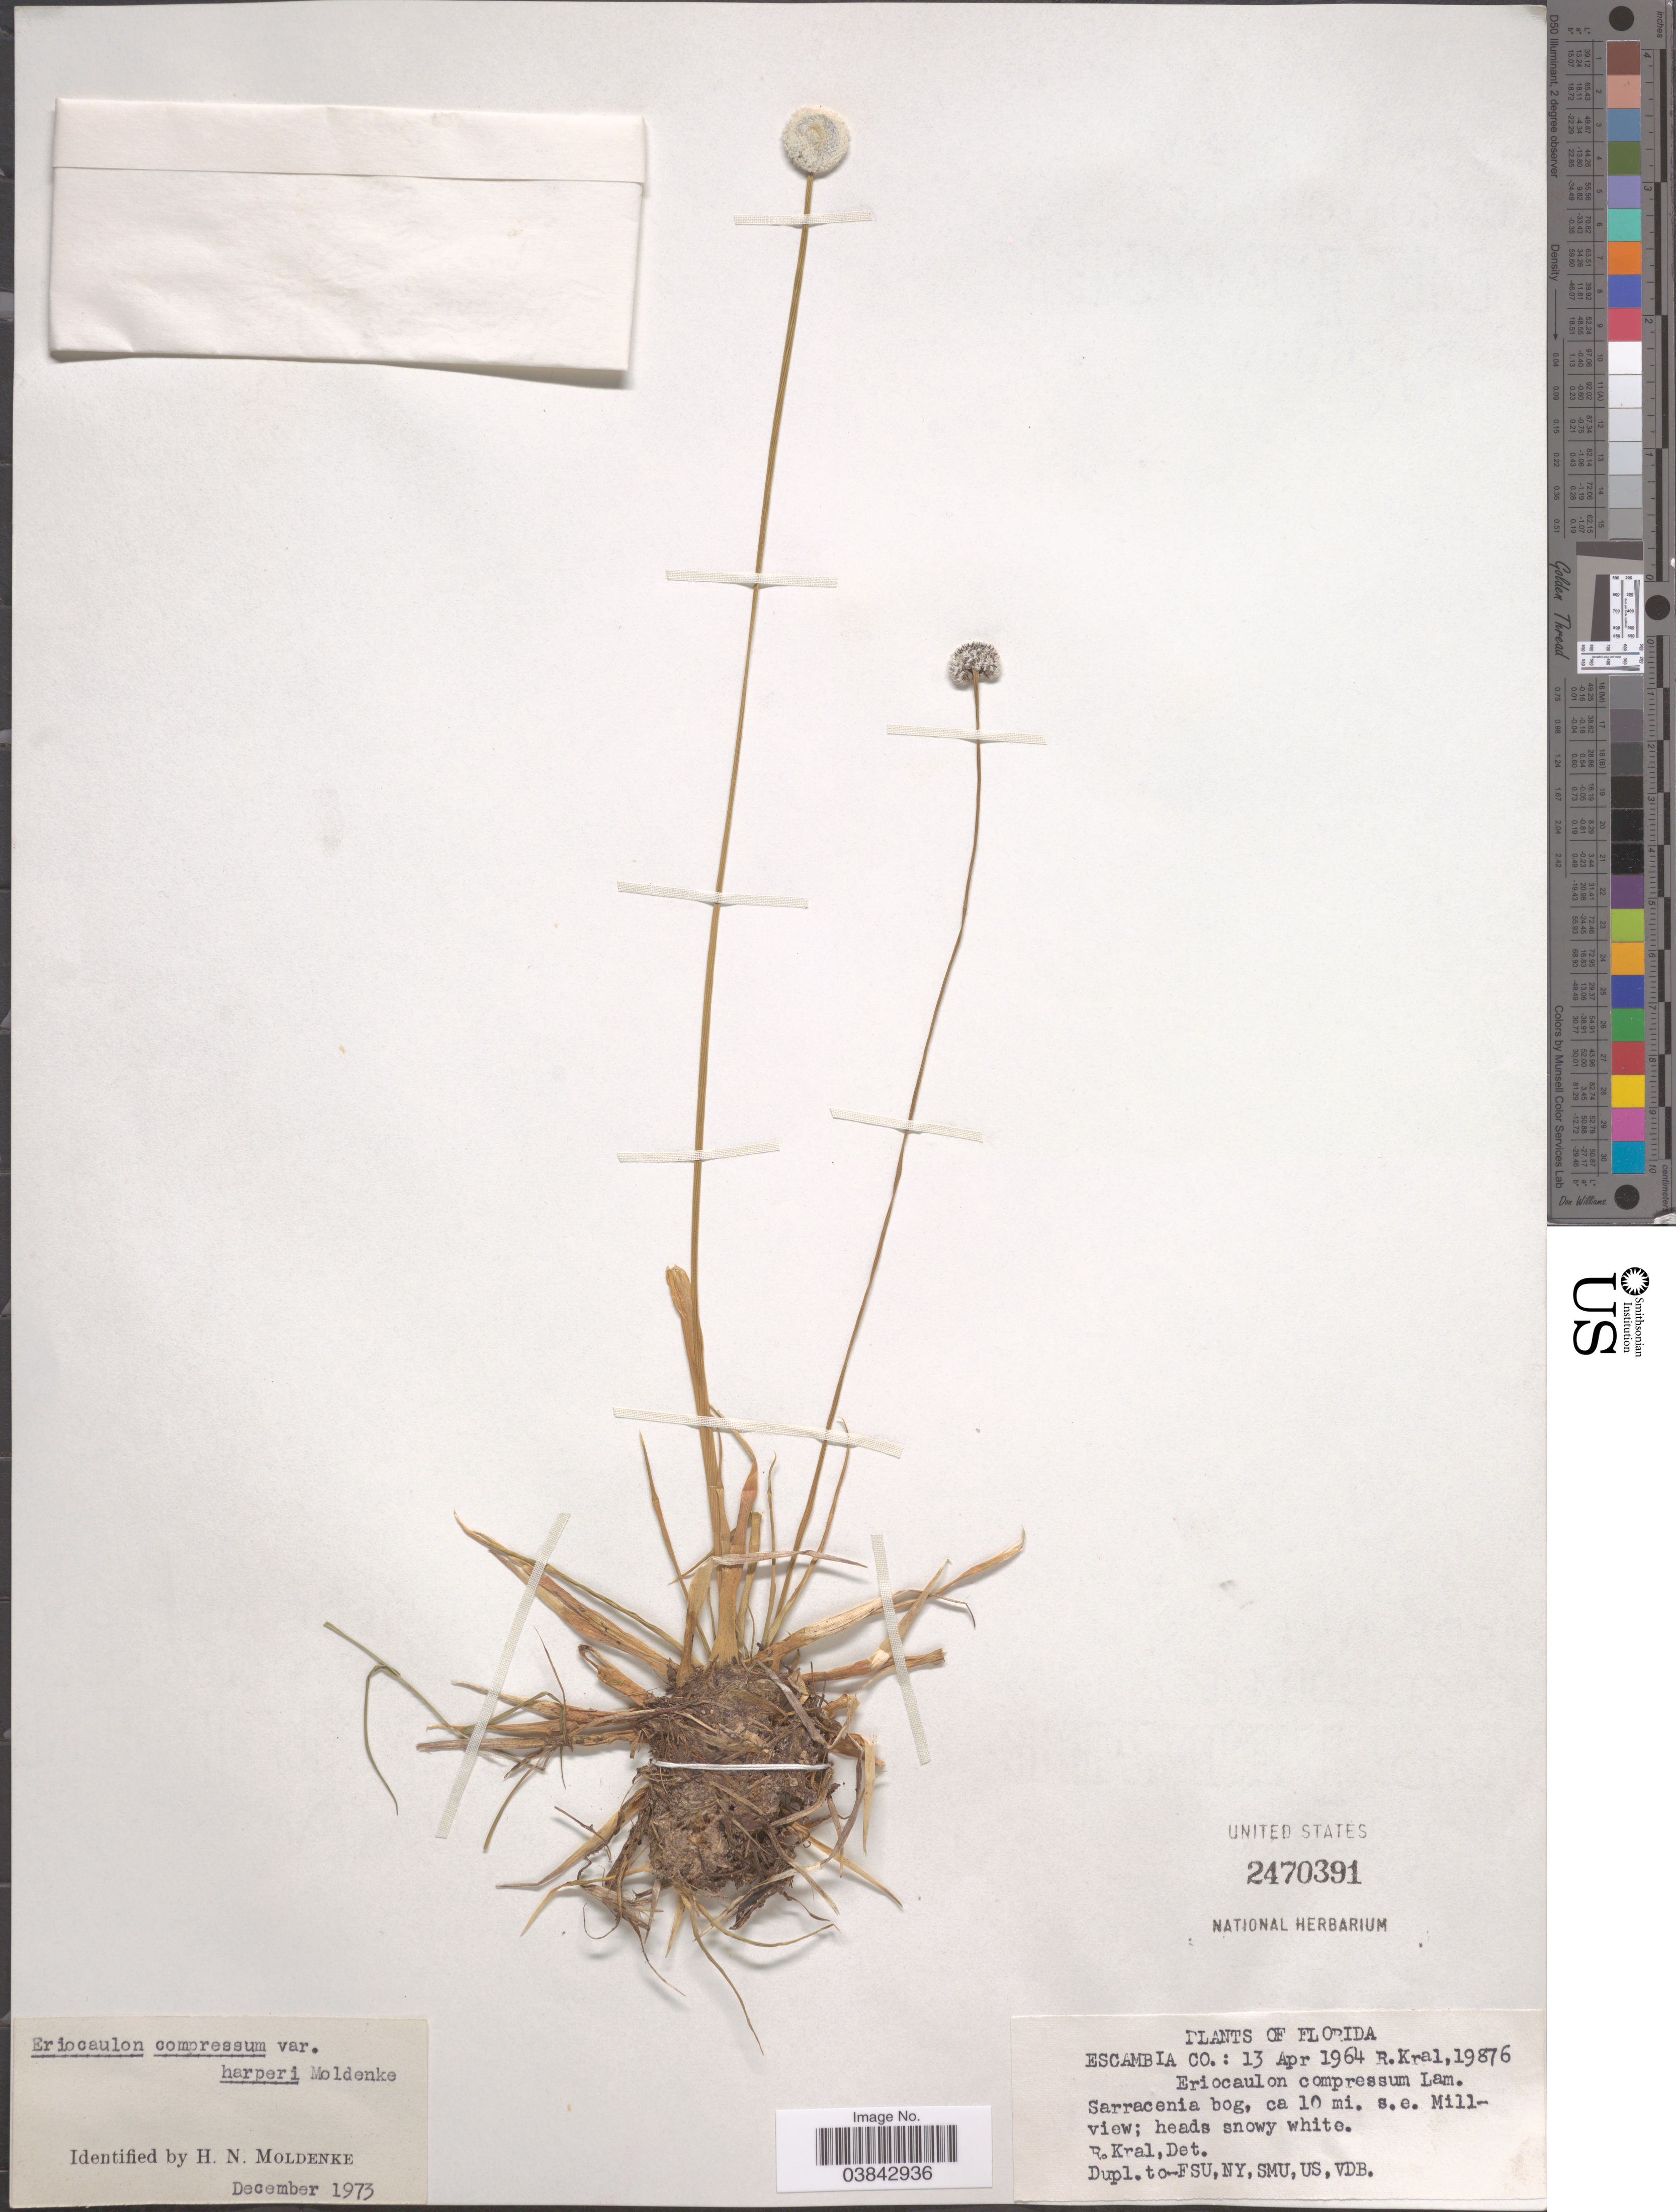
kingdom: Plantae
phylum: Tracheophyta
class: Liliopsida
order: Poales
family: Eriocaulaceae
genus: Eriocaulon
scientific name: Eriocaulon compressum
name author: Lam.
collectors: R. Kral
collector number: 19876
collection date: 1964-04-13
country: United States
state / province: Florida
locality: Escambia Co. Sarracenia bog, ca 10 mi. s.e. Millview.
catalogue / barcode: US 2470391